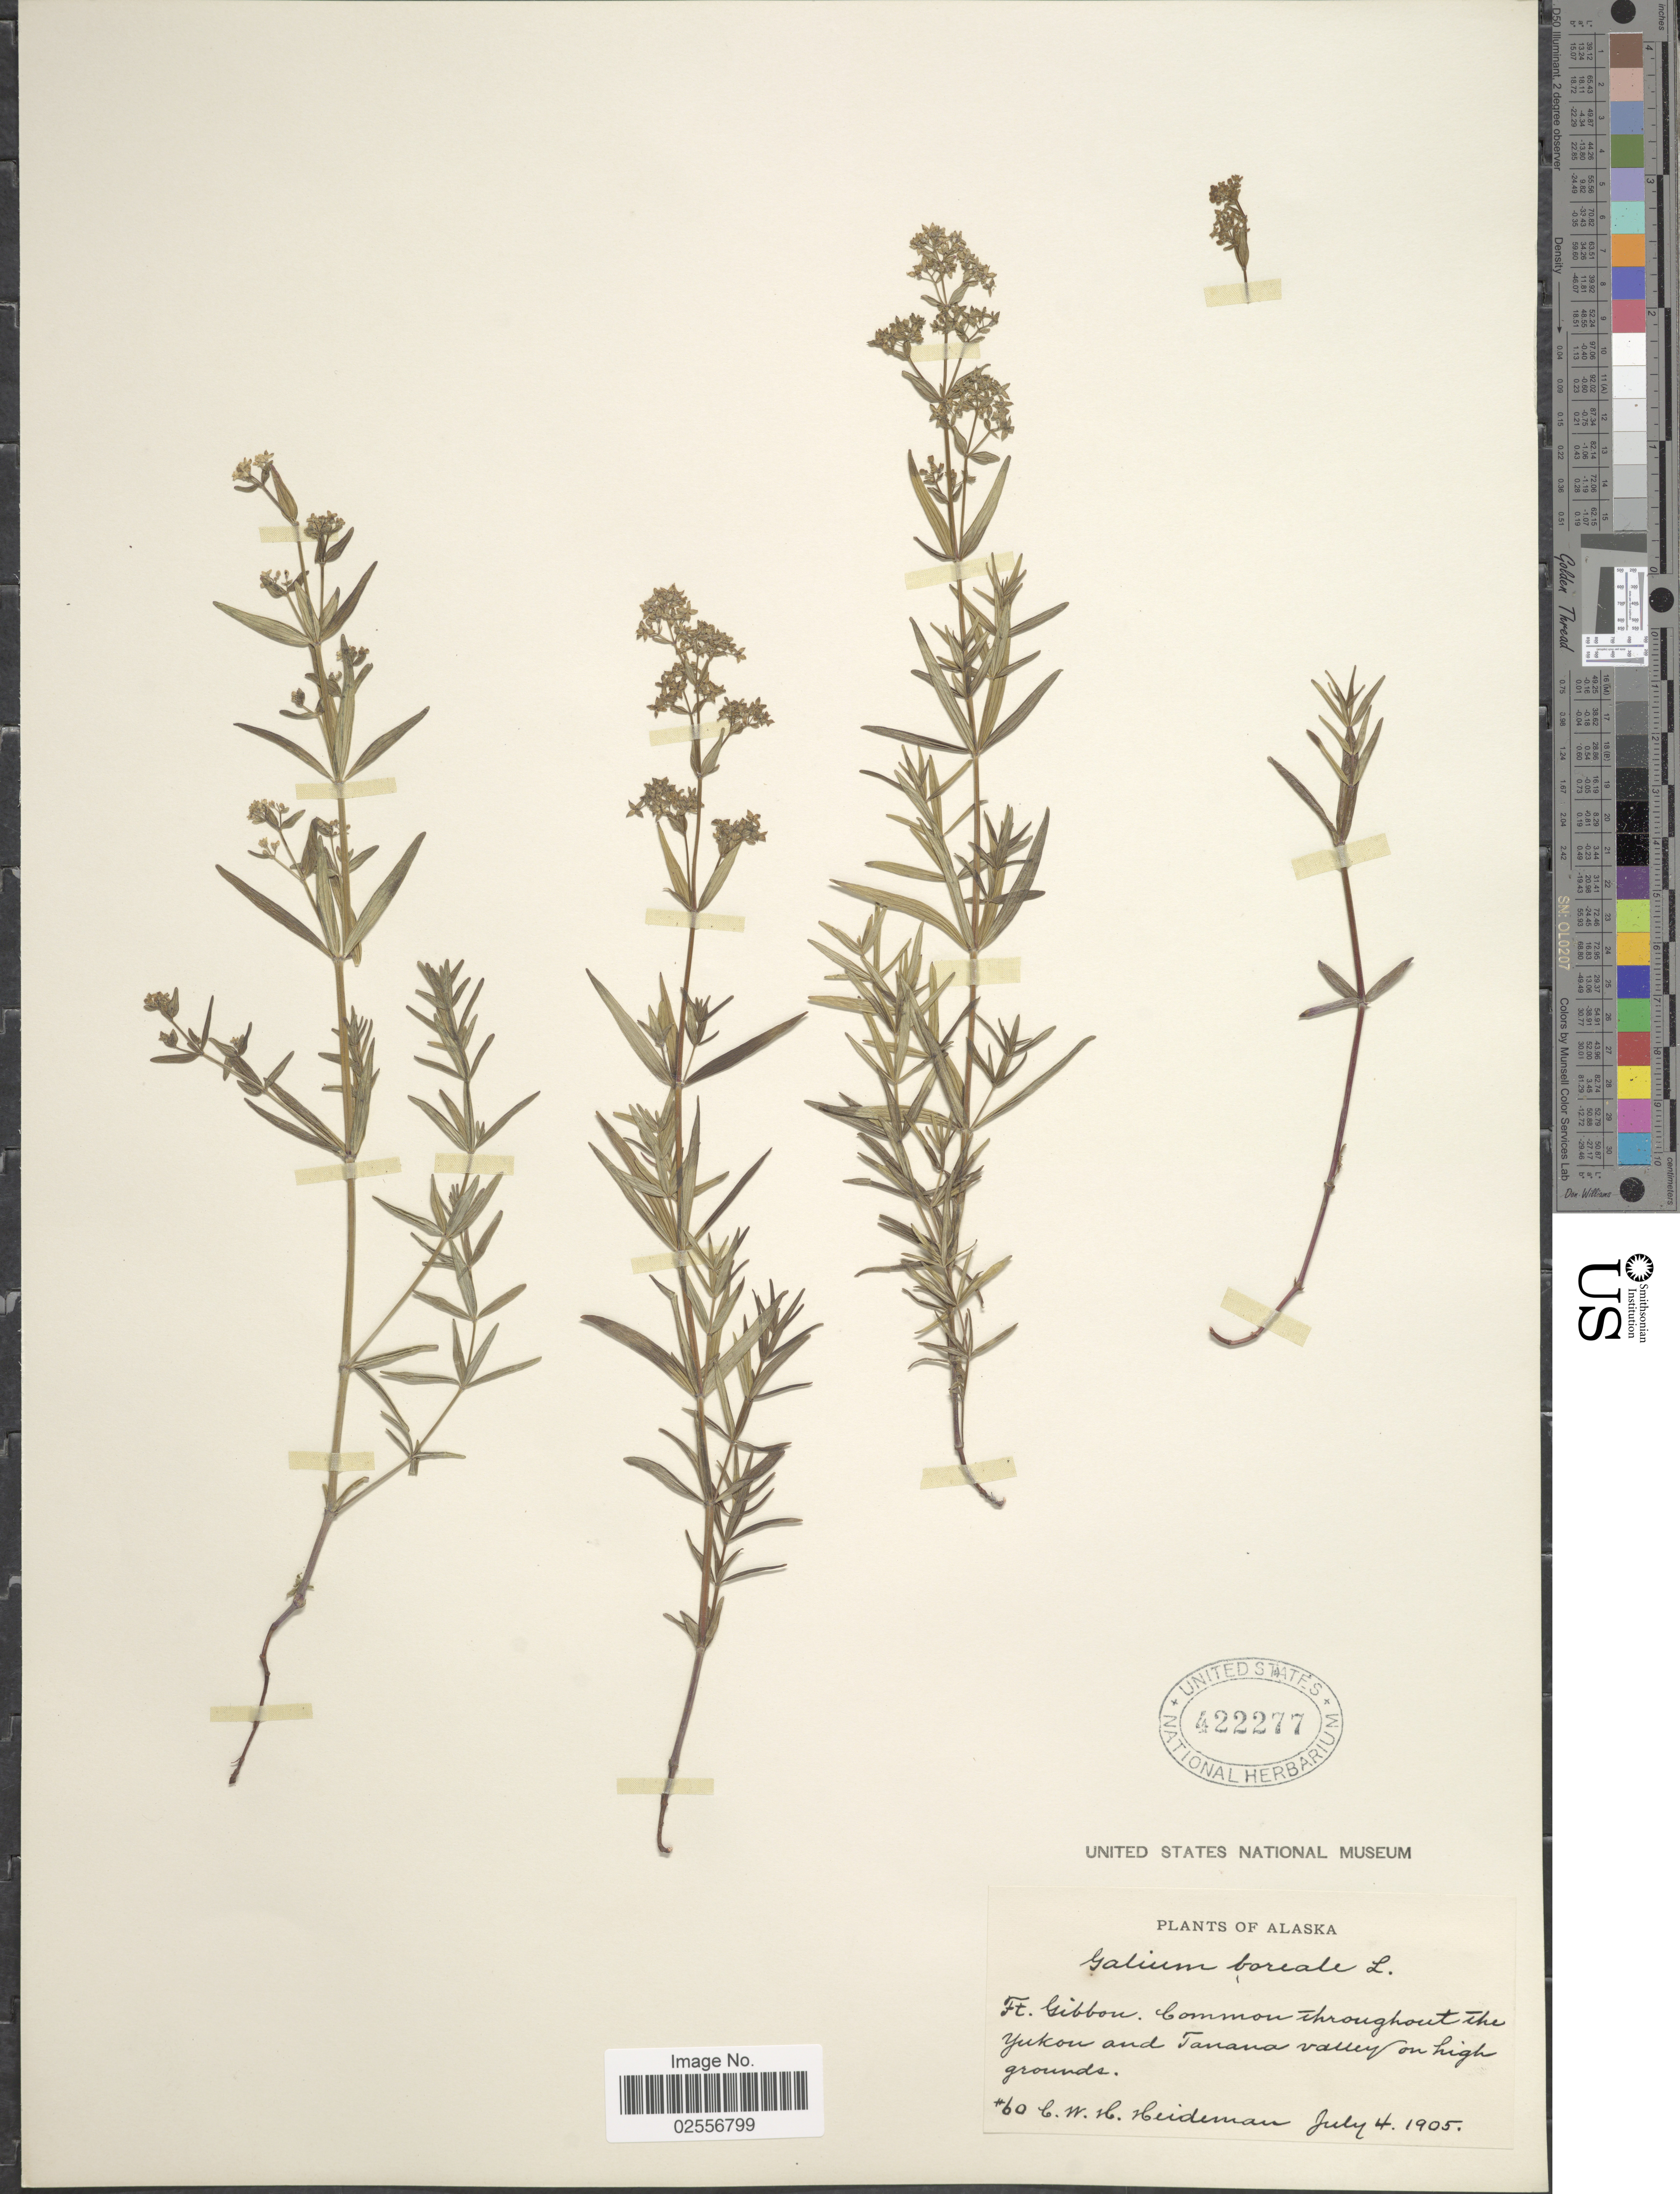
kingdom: Plantae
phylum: Tracheophyta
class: Magnoliopsida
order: Gentianales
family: Rubiaceae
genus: Galium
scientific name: Galium boreale L.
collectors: C. Heideman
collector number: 60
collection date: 1905-07-04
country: United States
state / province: Alaska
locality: Ft. Gibbon. Common throughout the Yukon and Tanana valley on high grounds.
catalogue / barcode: US 422277